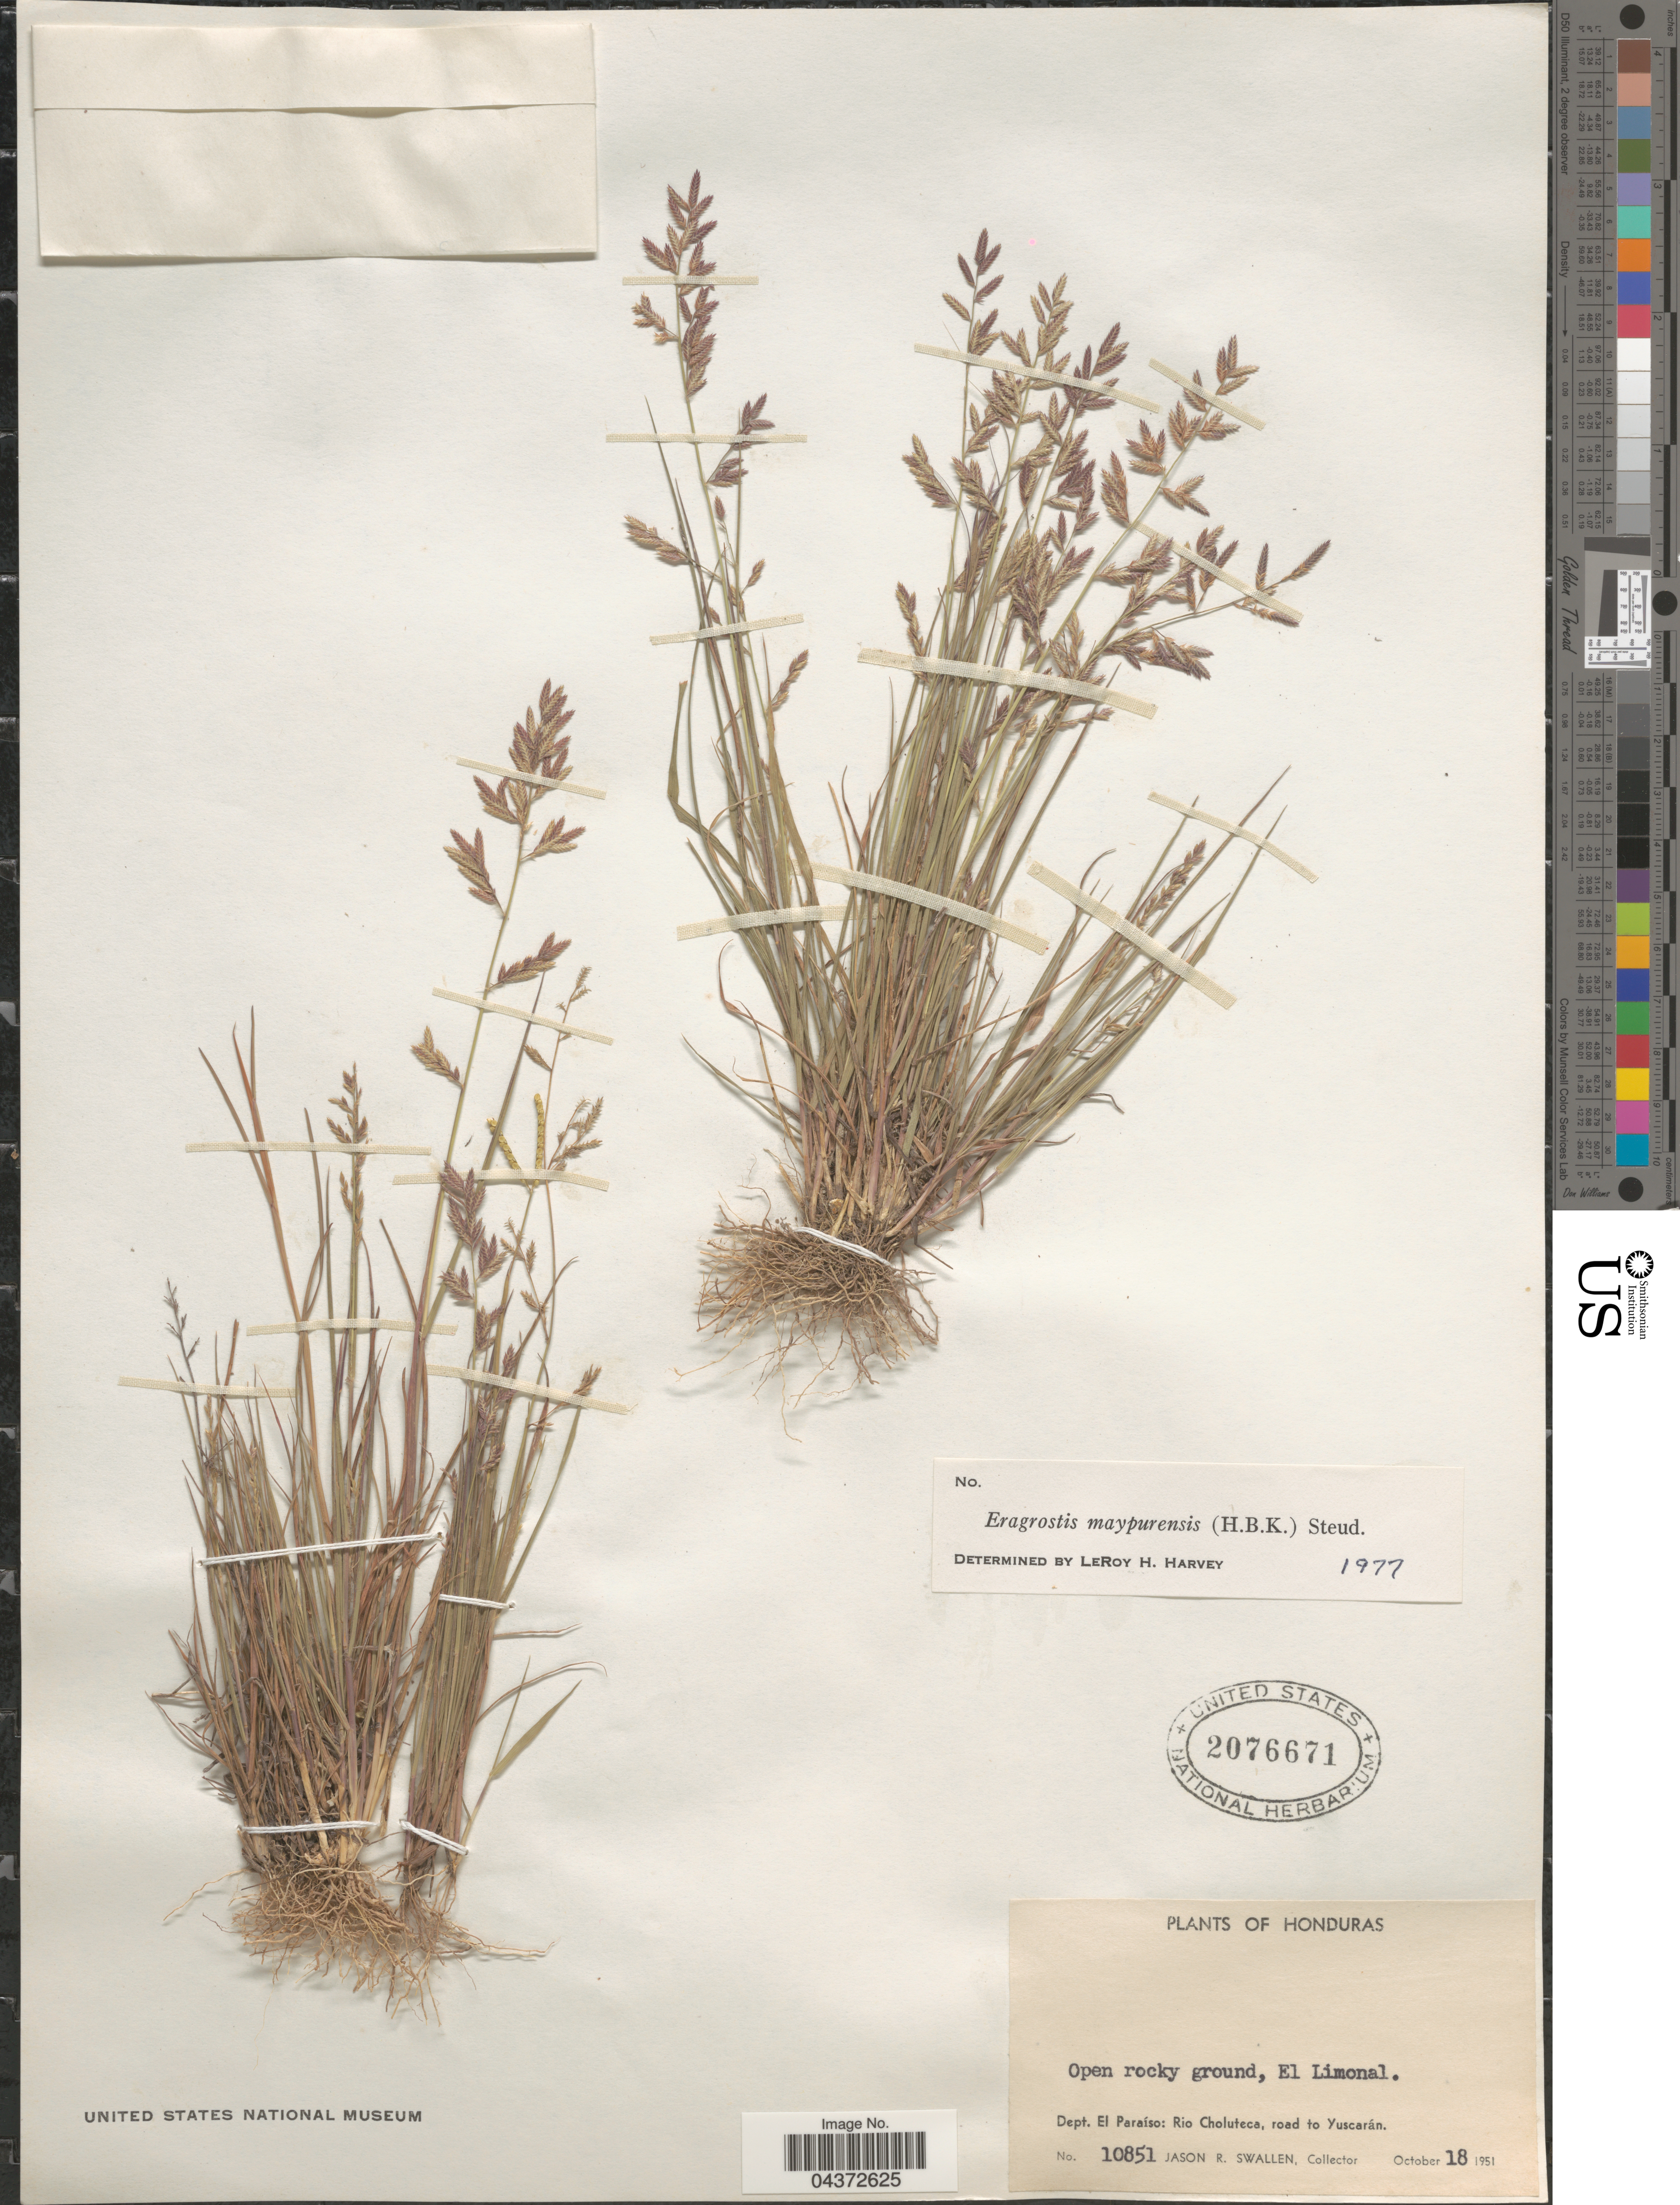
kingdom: Plantae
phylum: Tracheophyta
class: Liliopsida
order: Poales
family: Poaceae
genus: Eragrostis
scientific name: Eragrostis maypurensis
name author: (Kunth) Steud.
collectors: J. R. Swallen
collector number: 10851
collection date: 1951-10-18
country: Honduras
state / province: El Paraiso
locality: Open rocky ground, El Limonal. Dept. El Paraíso: Rio Choluteca, road to Yuscarán.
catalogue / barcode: US 2076671